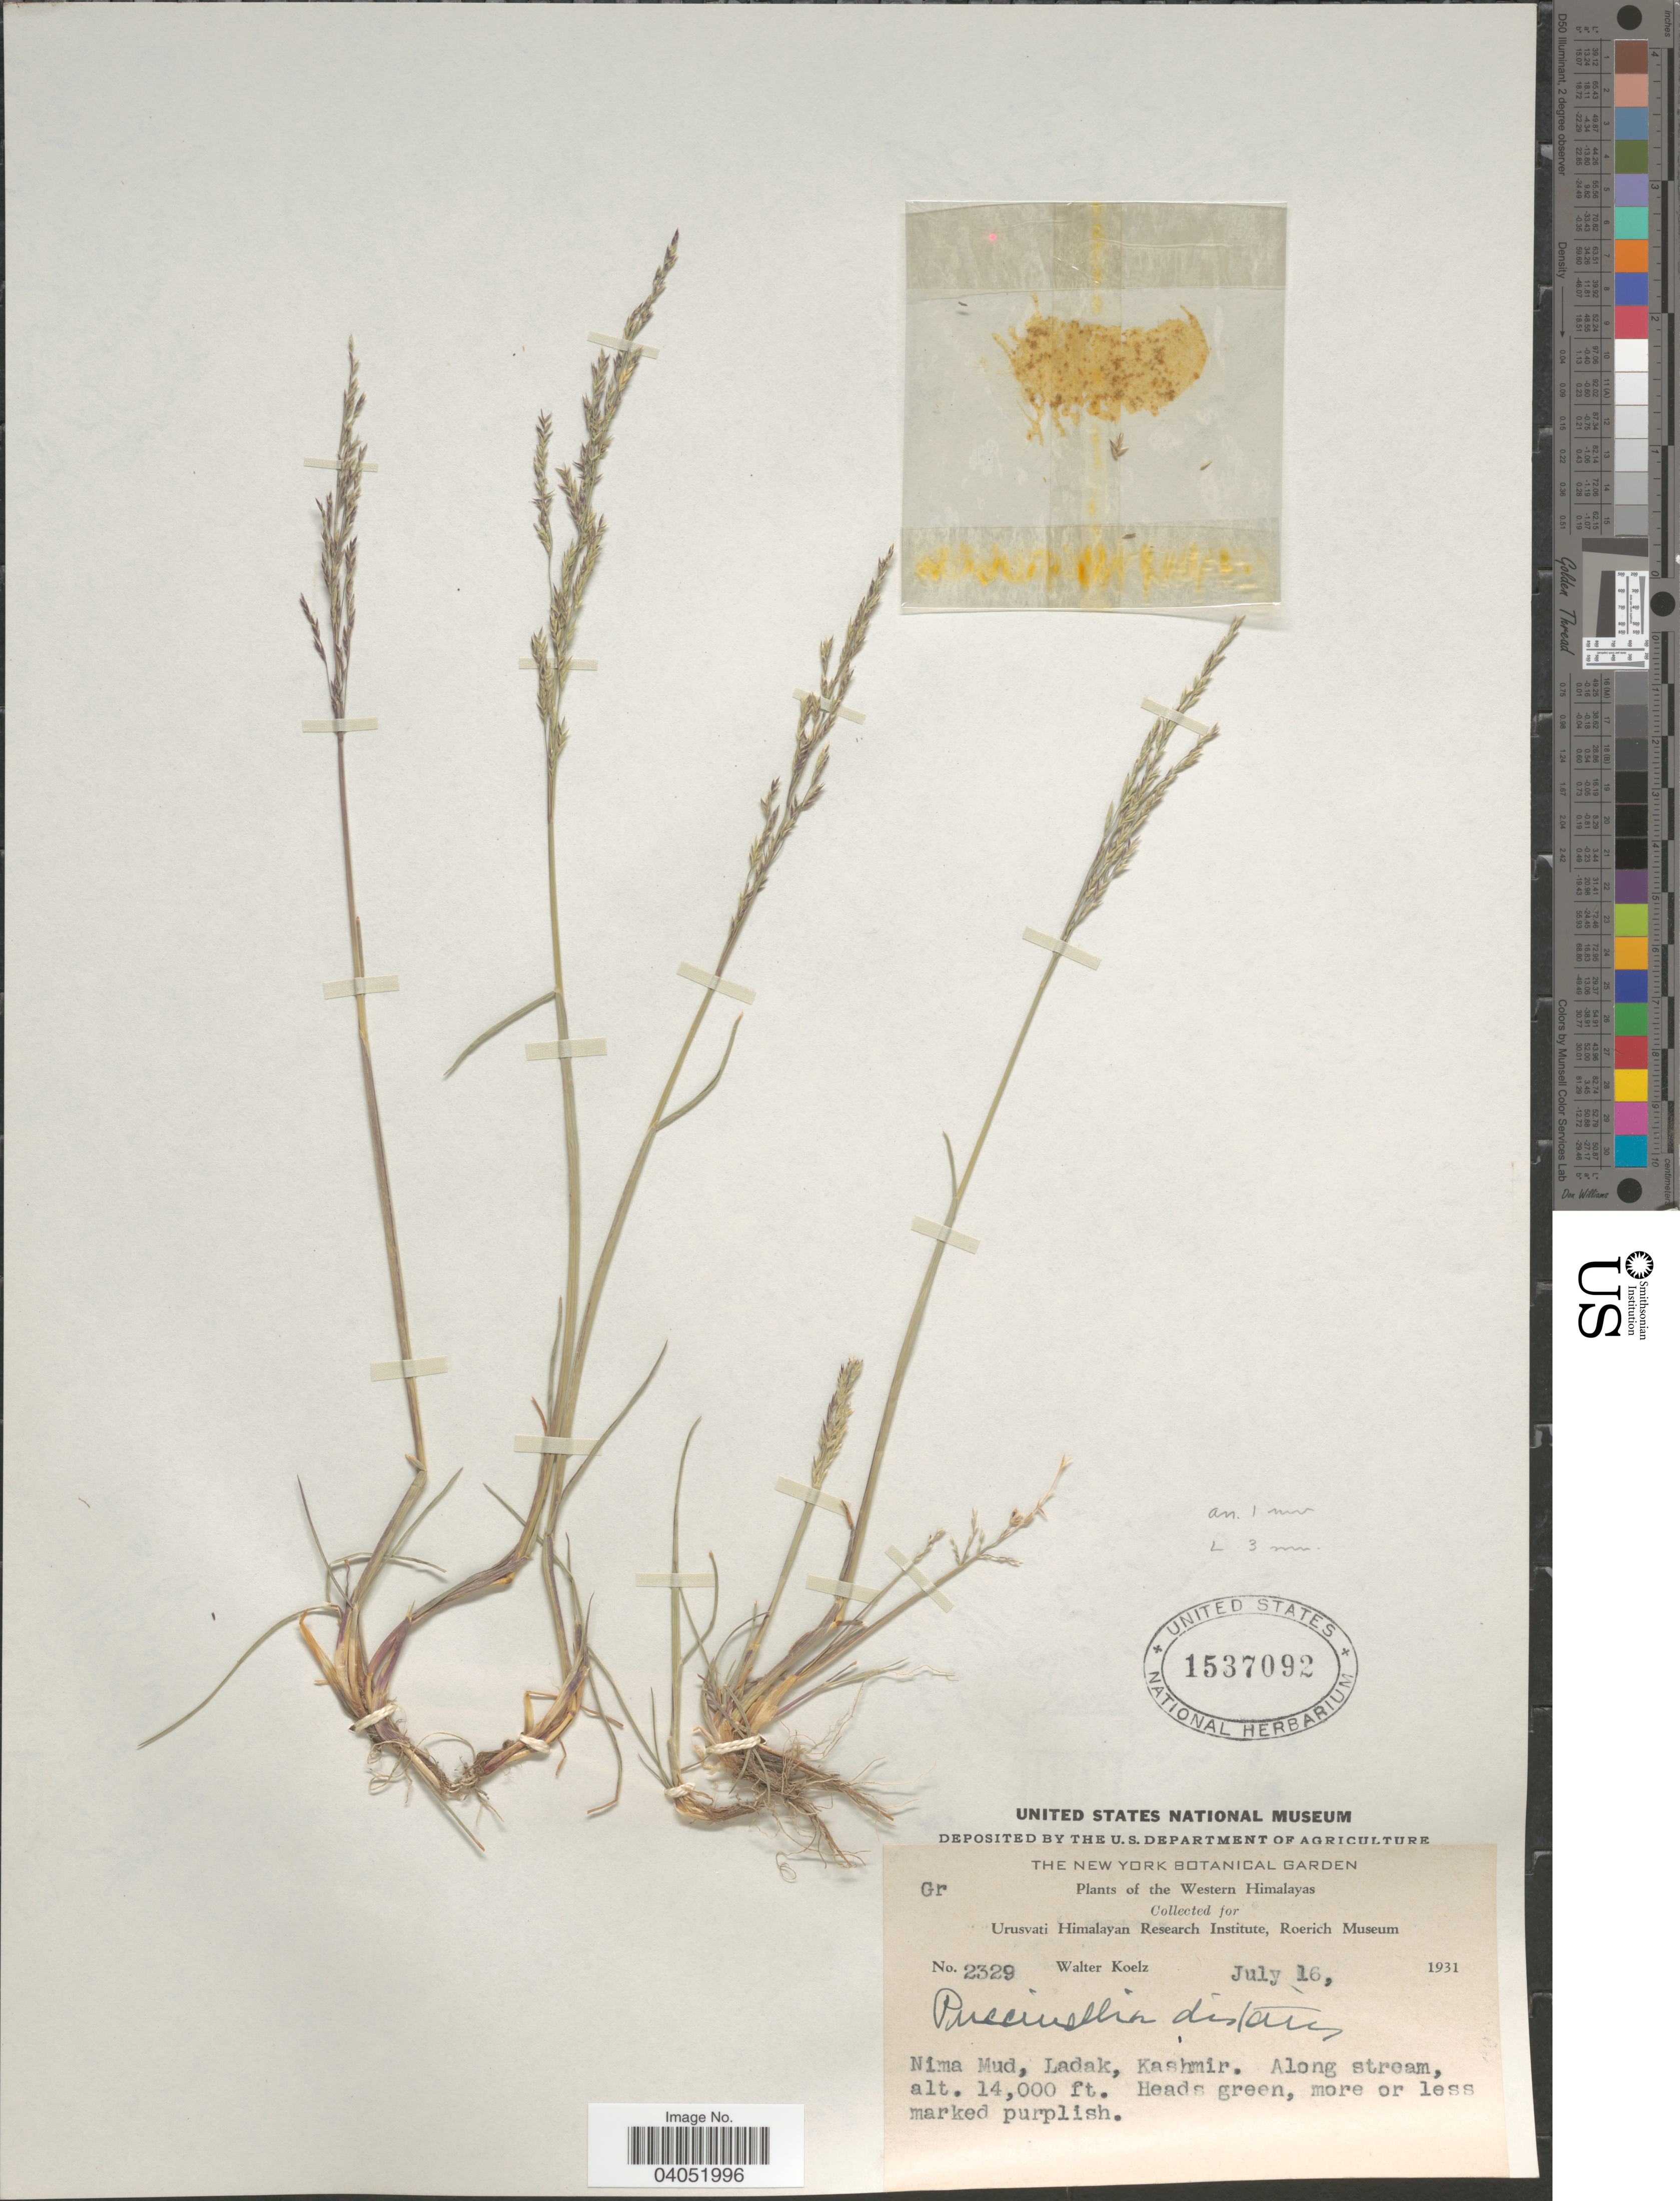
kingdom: Plantae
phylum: Tracheophyta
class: Liliopsida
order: Poales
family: Poaceae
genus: Puccinellia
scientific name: Puccinellia sp.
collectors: W. N. Koelz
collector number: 2329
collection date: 1931-07-16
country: India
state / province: Ladakh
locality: The Western Himalayas. Nima Mud, Ladak, Kashmir.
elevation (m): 4267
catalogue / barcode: US 1537092